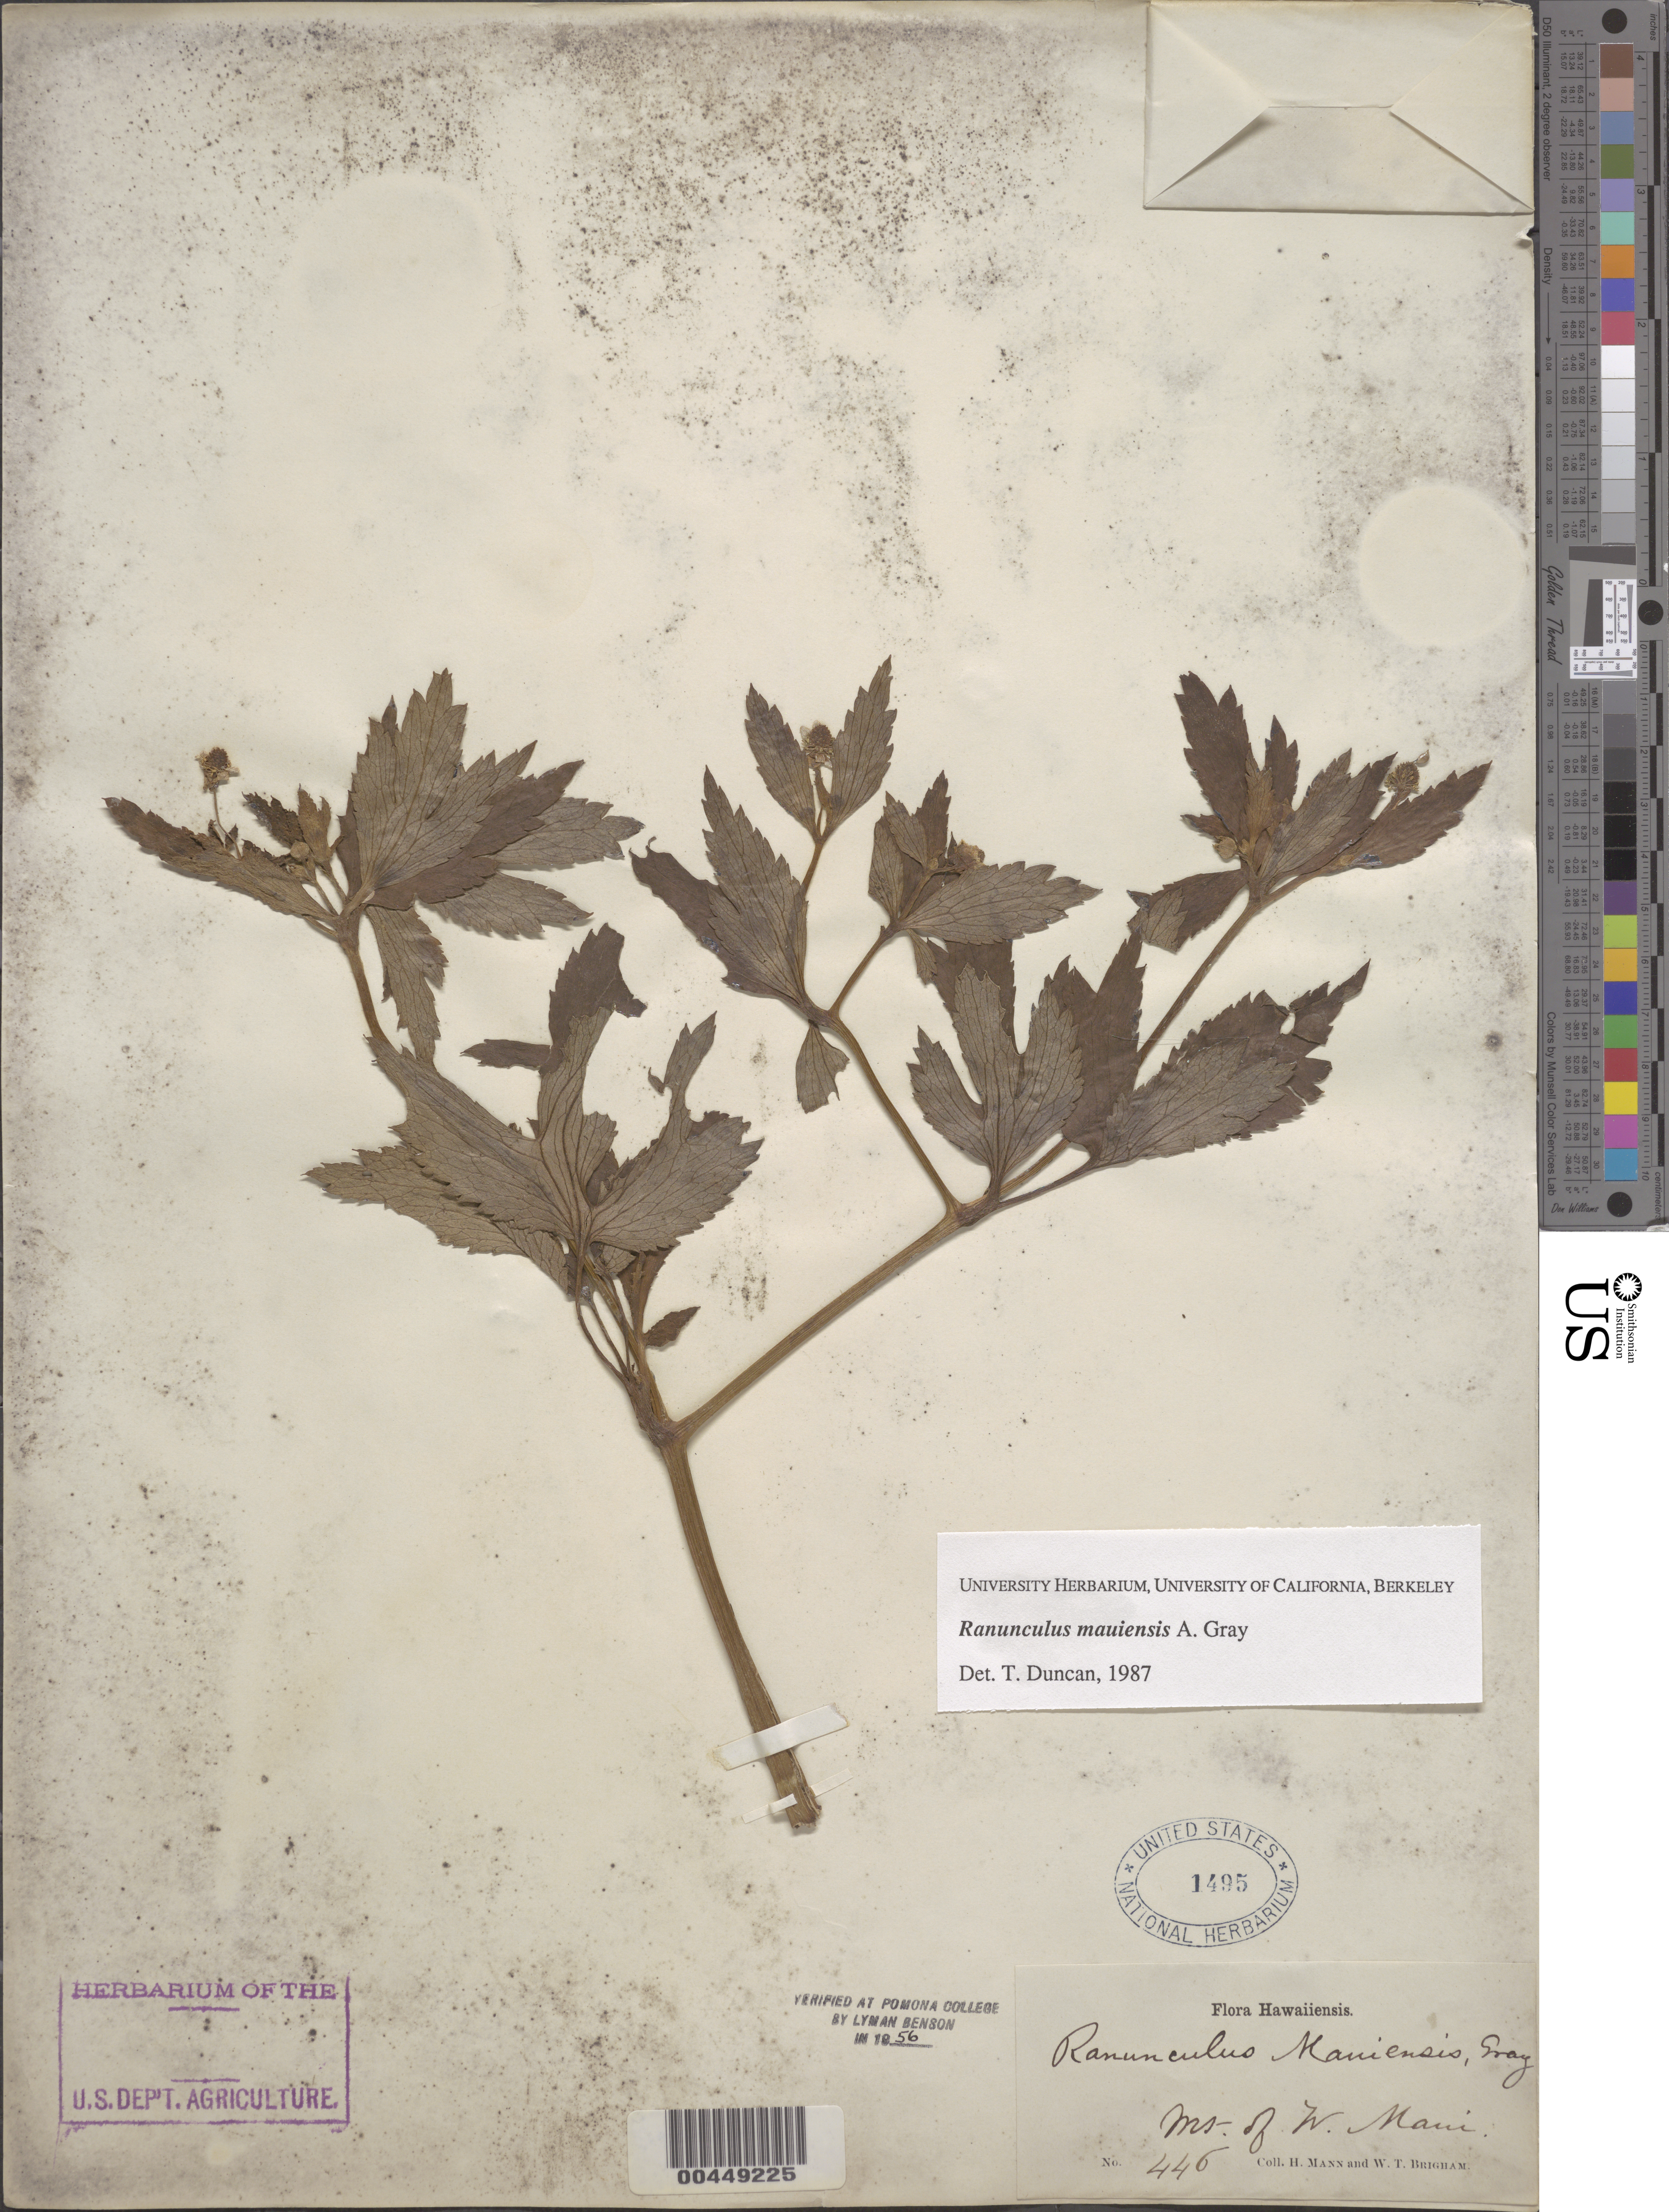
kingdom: Plantae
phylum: Tracheophyta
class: Magnoliopsida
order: Ranunculales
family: Ranunculaceae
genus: Ranunculus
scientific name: Ranunculus mauiensis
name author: A. Gray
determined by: Duncan, T.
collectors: H. Mann & W. T. Brigham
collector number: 446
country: United States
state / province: Hawaii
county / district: Maui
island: Maui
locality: Mountains of W Maui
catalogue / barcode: US 1495